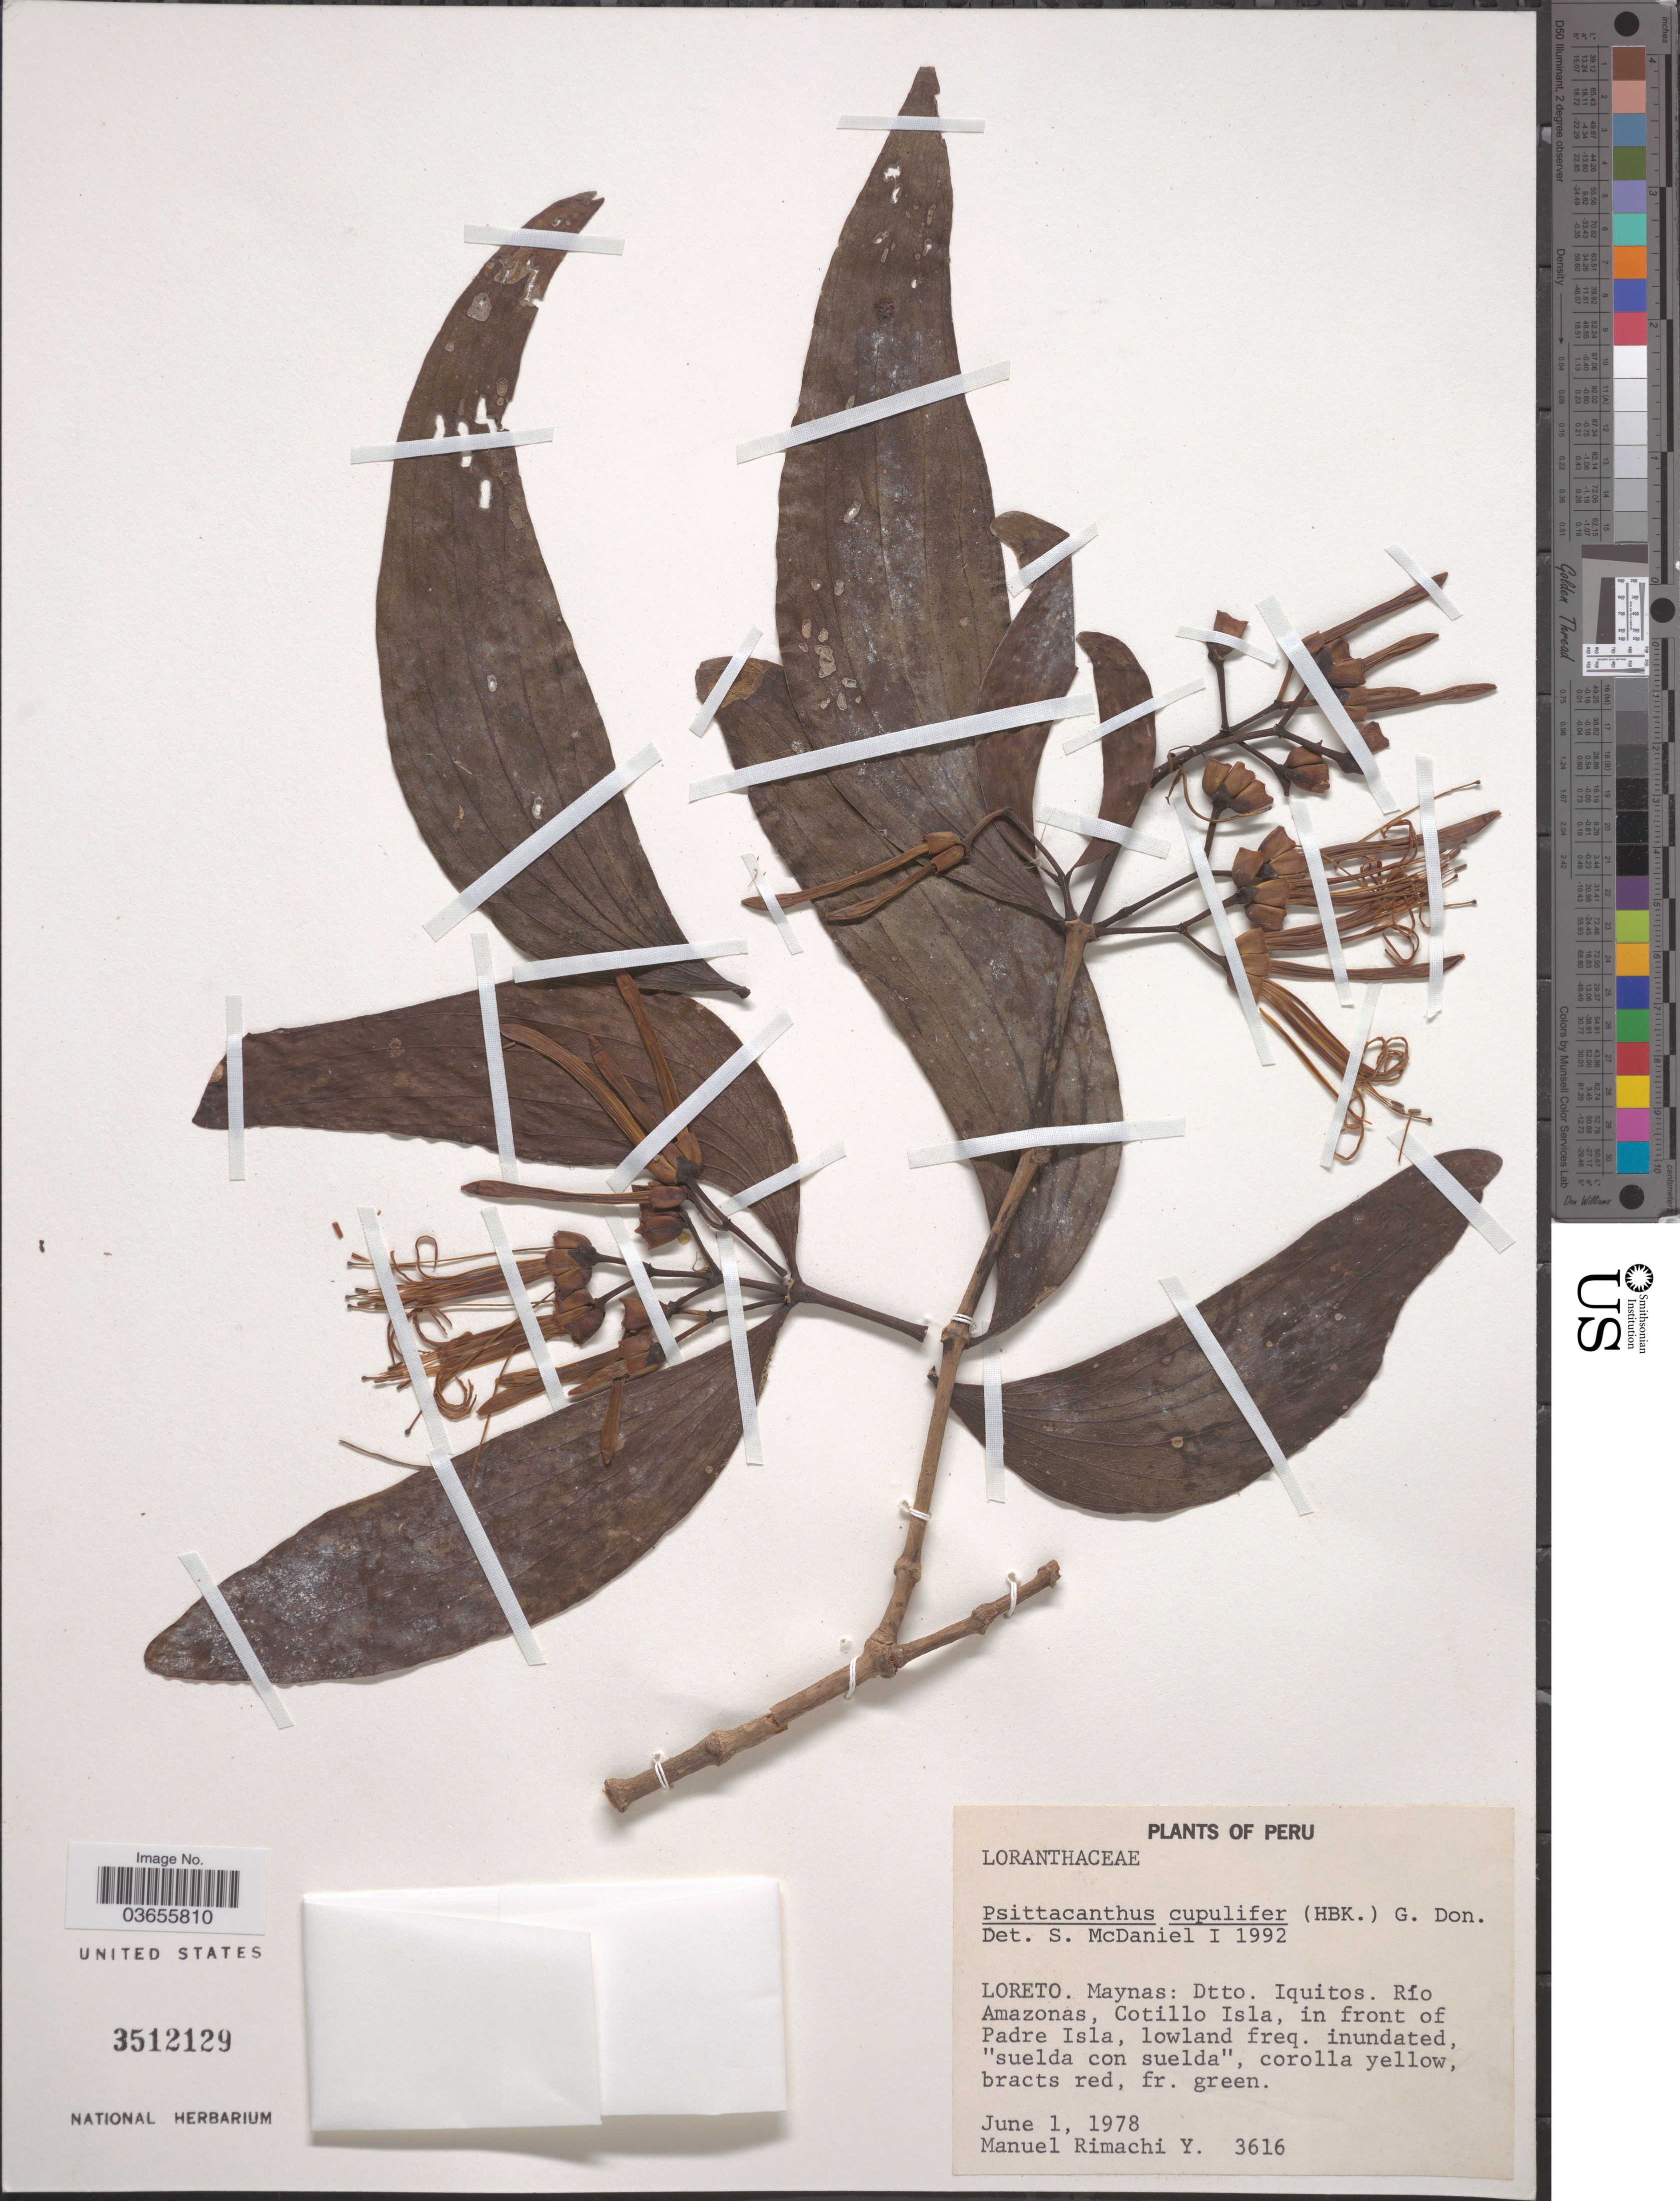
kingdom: Plantae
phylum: Tracheophyta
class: Magnoliopsida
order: Santalales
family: Loranthaceae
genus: Psittacanthus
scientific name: Psittacanthus cupulifer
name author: (Kunth) G. Don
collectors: M. Rimachi Y.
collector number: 3616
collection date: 1978-06-01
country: Peru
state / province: Loreto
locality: Maynas: Dtto. Iquitos. Río Amazonas, Cotillo Islan, in front of Padre Isla.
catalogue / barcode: US 3512129